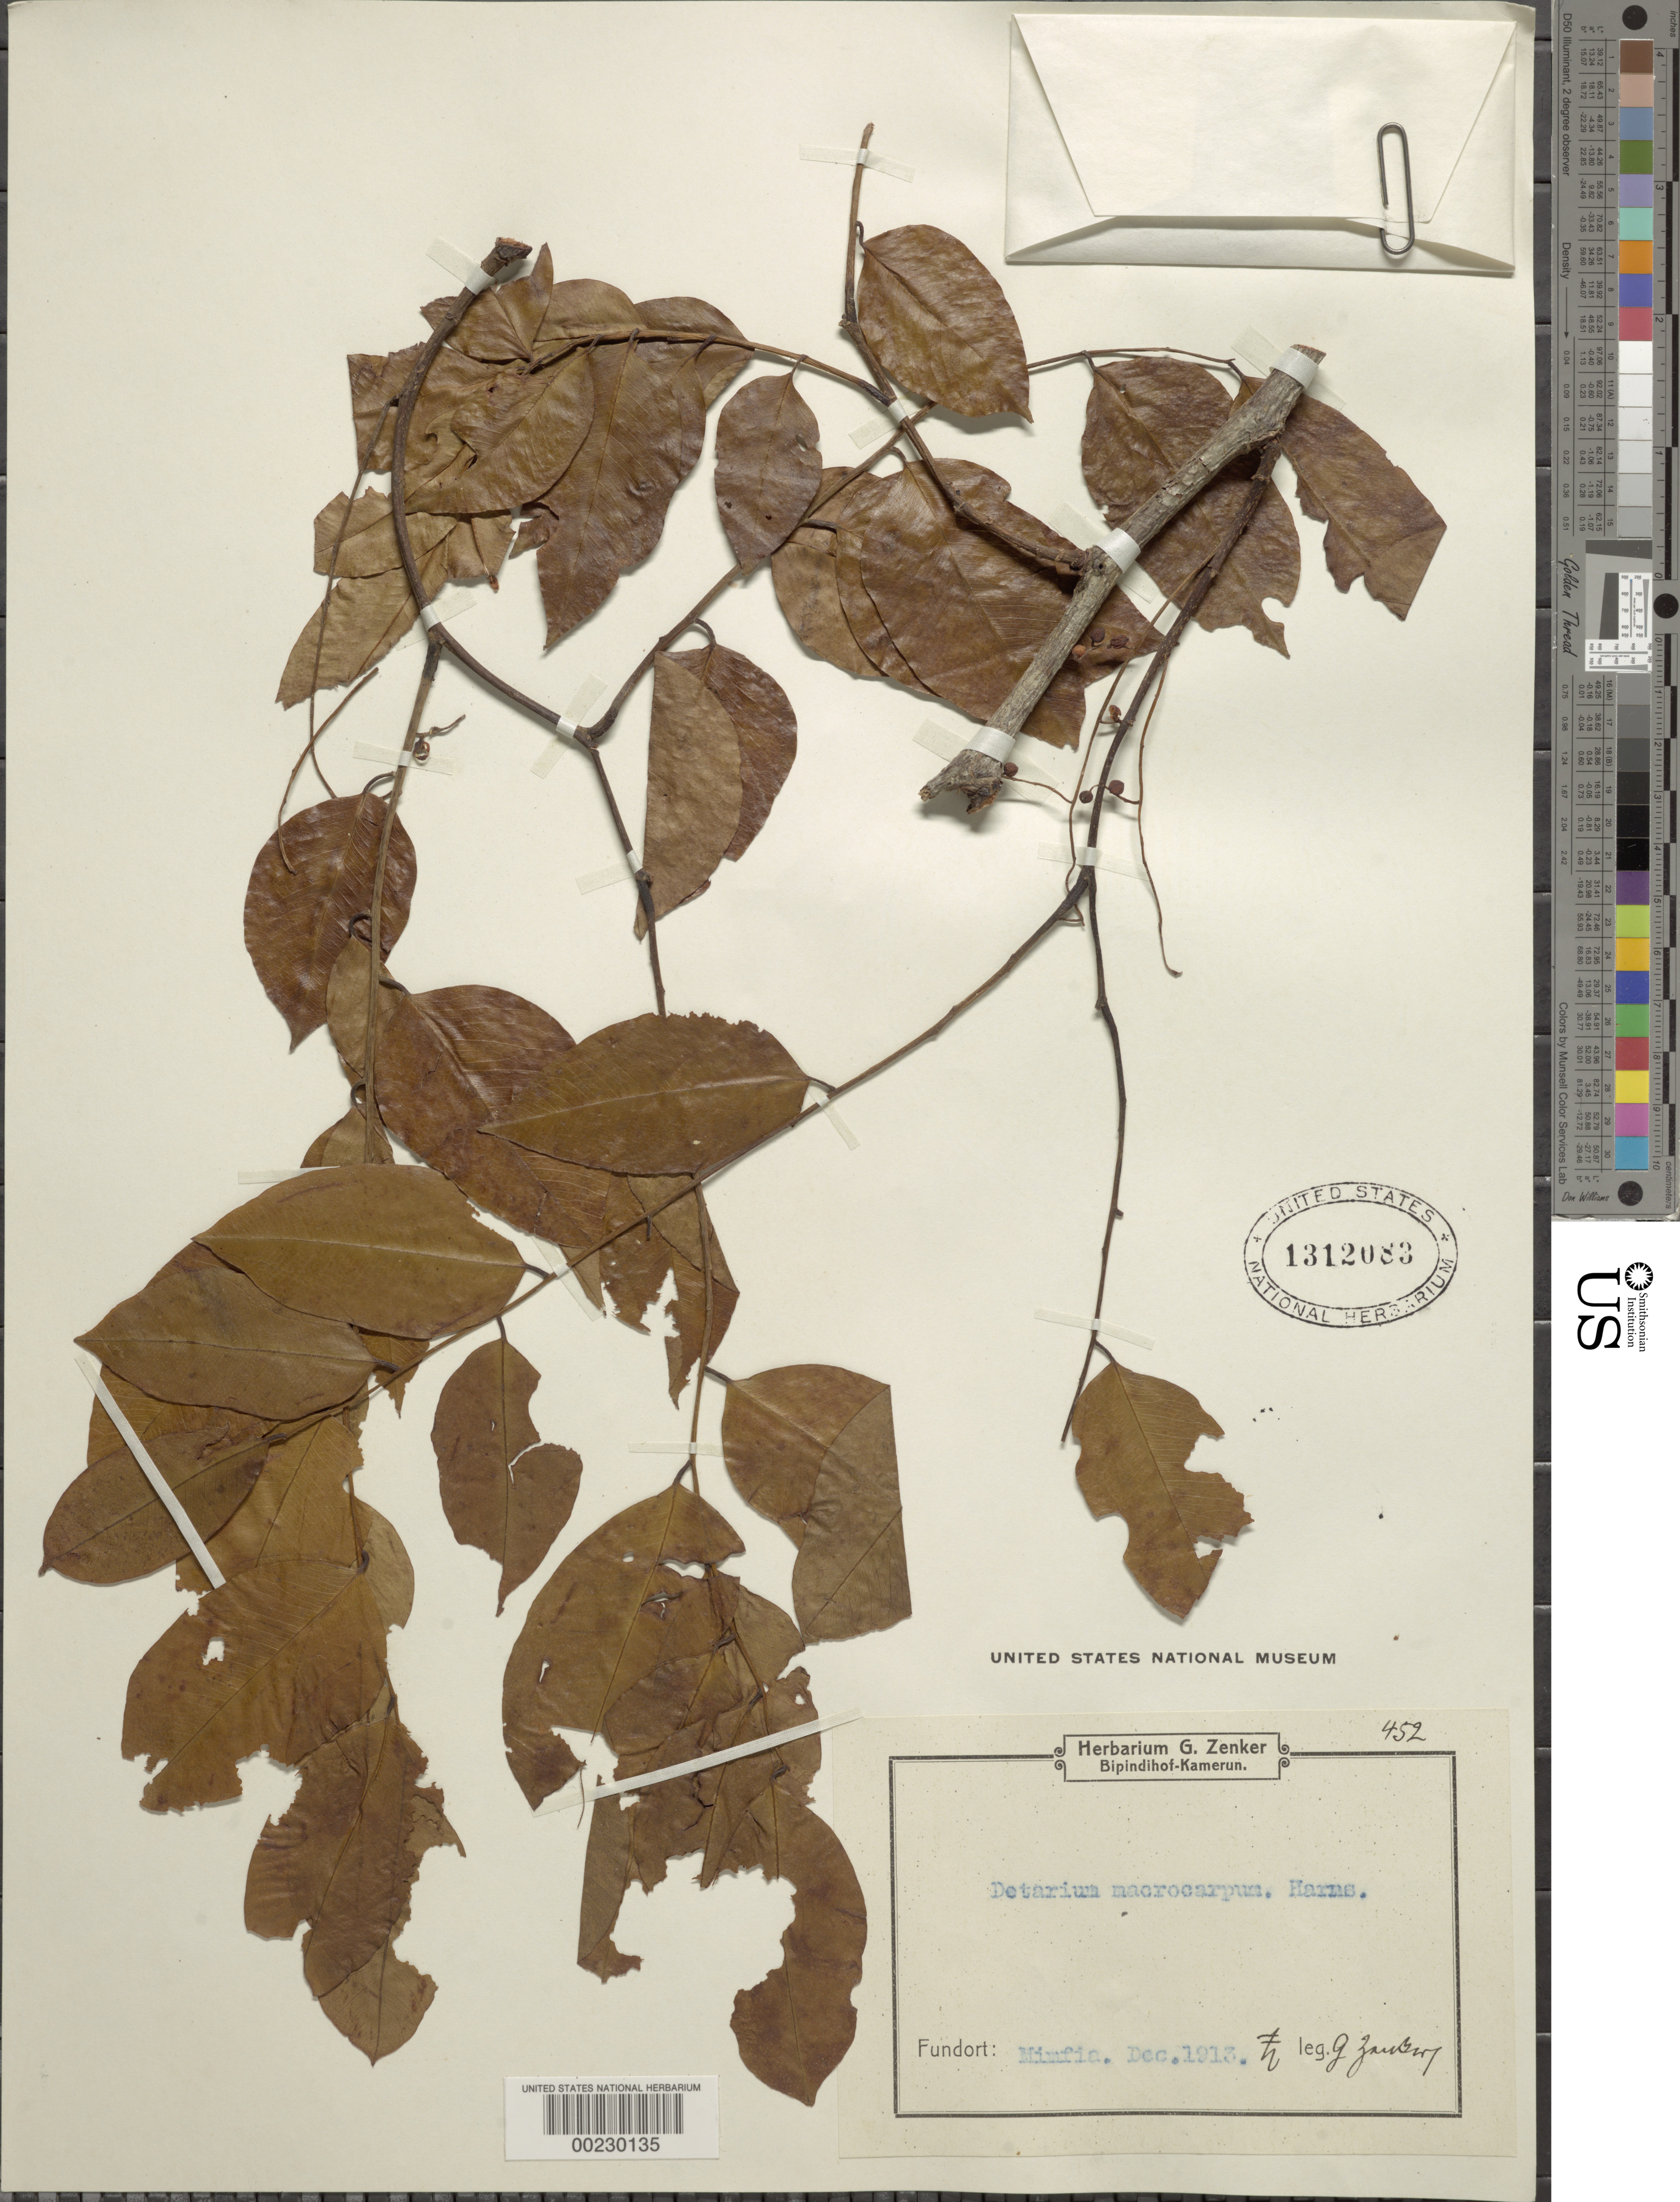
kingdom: Plantae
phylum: Tracheophyta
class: Magnoliopsida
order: Fabales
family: Fabaceae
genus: Detarium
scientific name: Detarium macrocarpum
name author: Harms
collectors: G. A. Zenker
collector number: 452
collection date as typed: Dec 1913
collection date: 1913-12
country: Cameroon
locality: Mimfia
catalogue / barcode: US 1312083